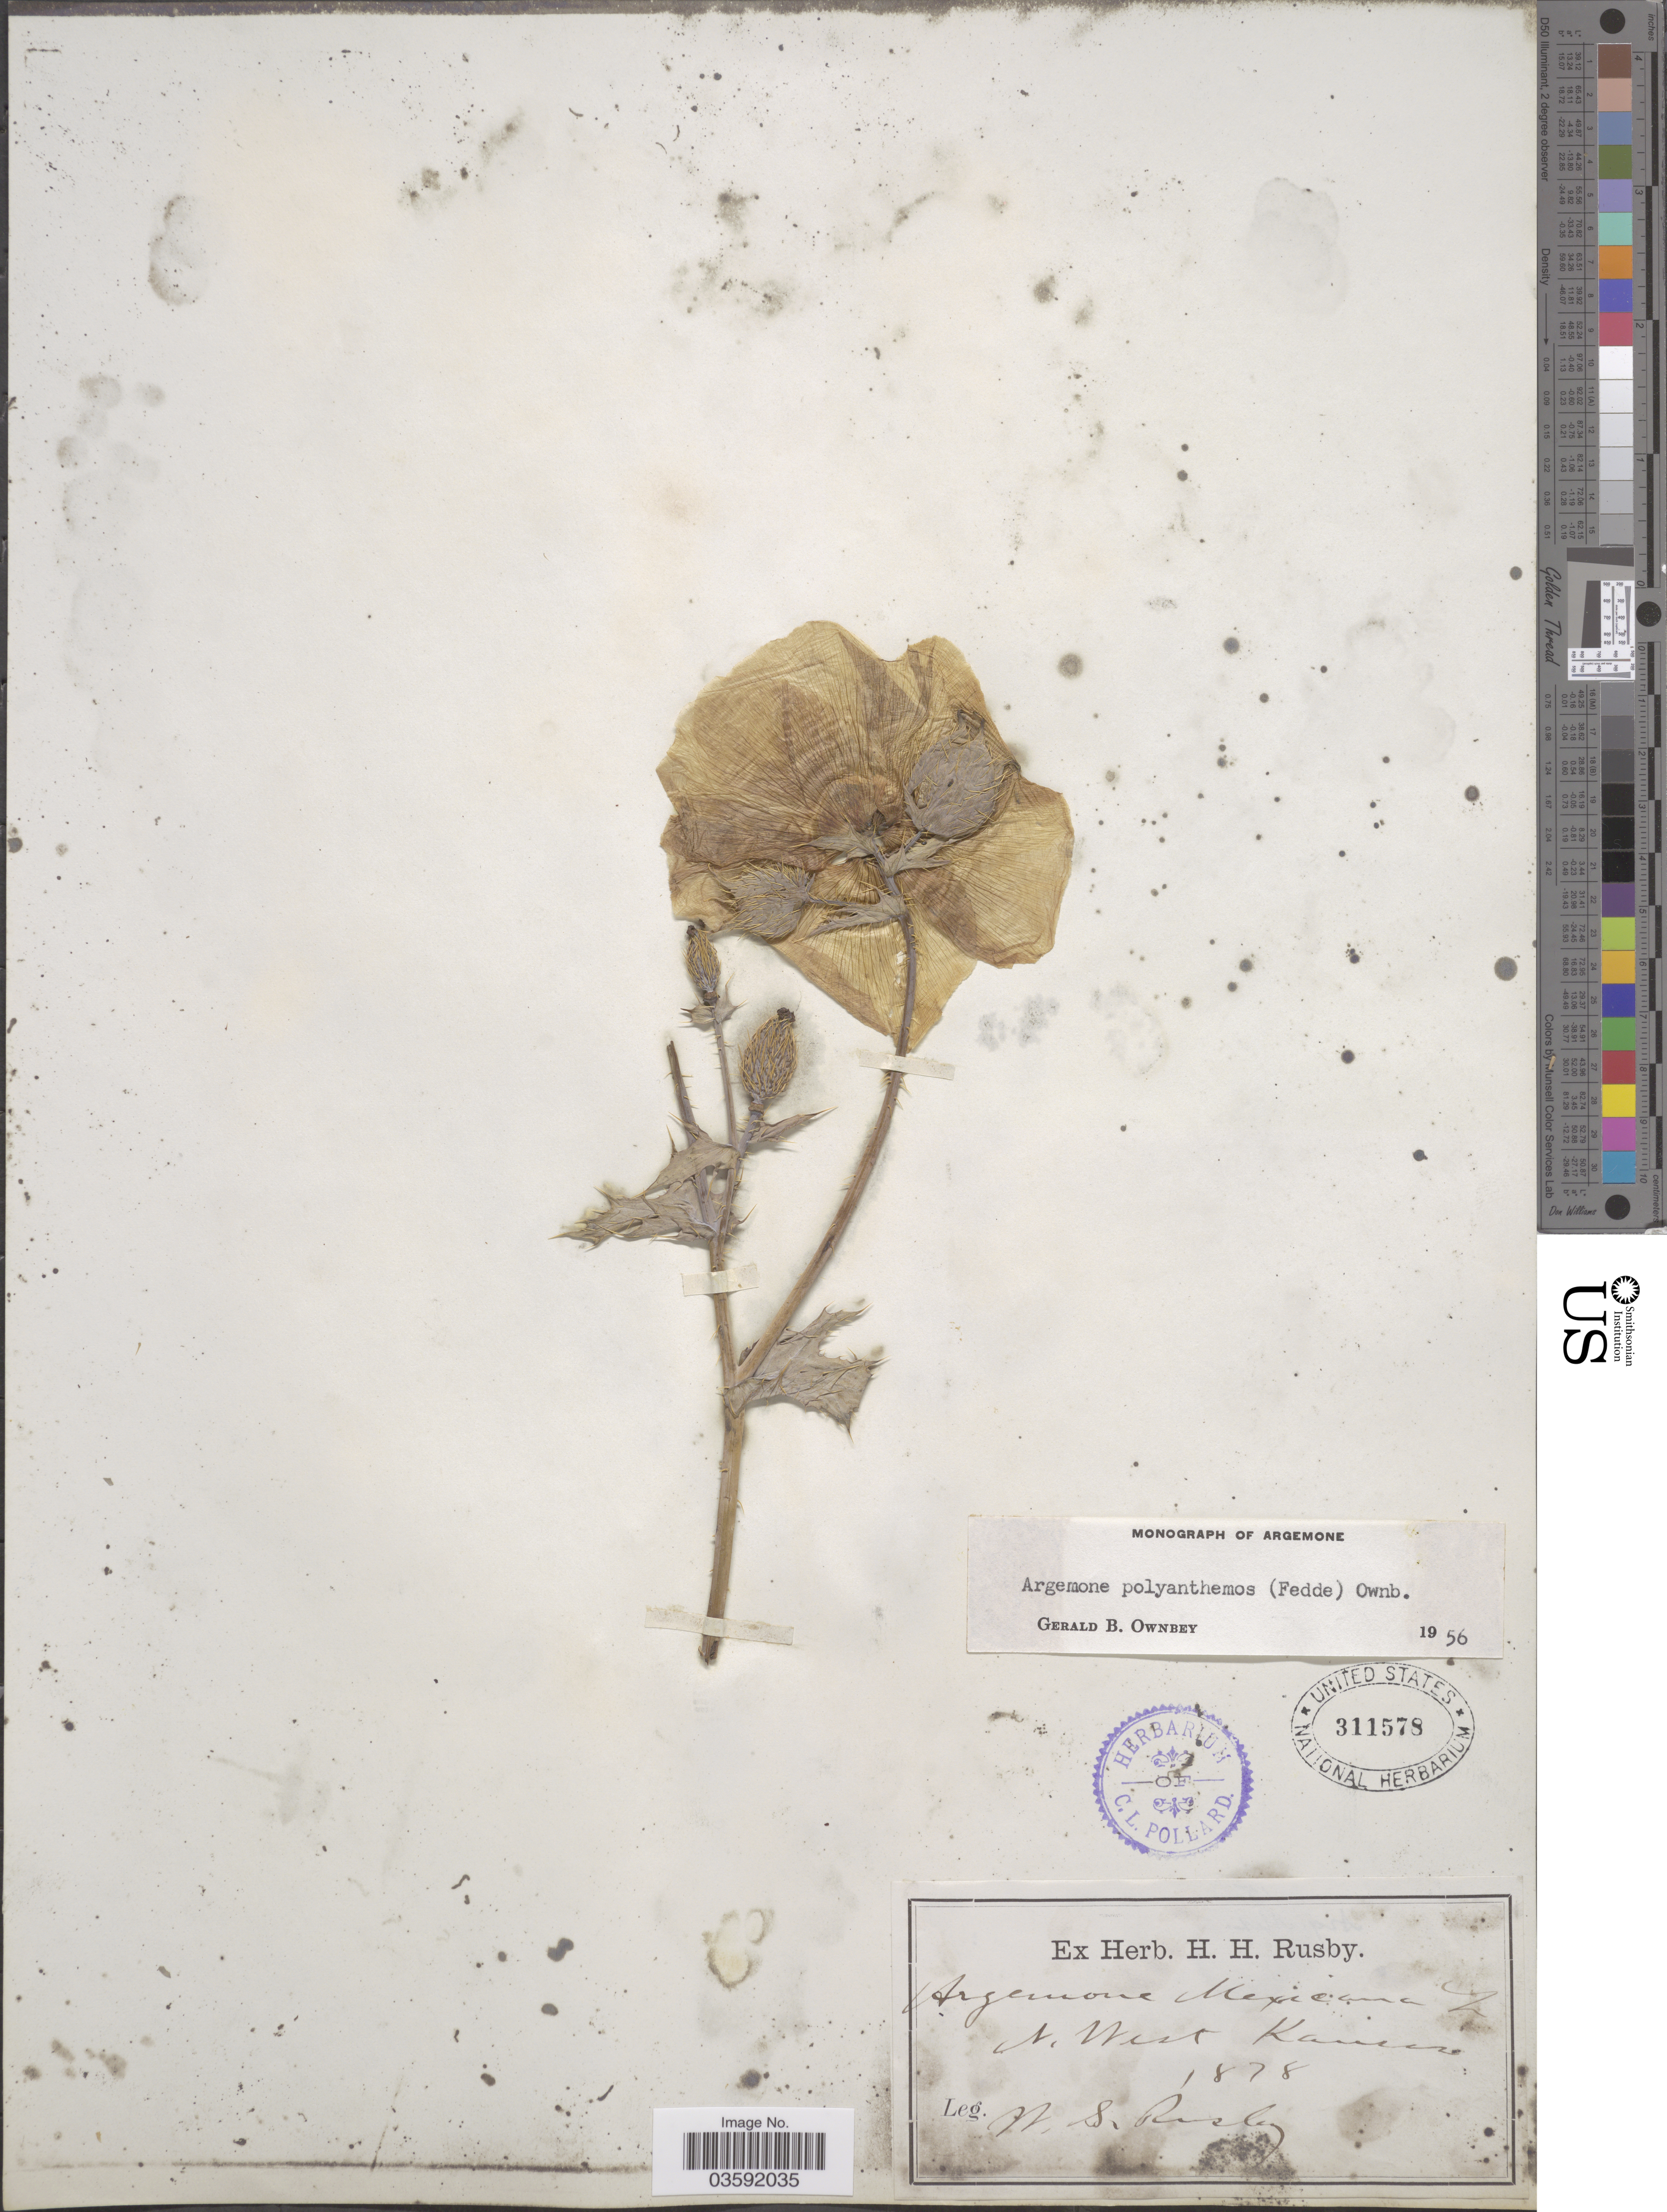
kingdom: Plantae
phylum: Tracheophyta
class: Magnoliopsida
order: Ranunculales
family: Papaveraceae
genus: Argemone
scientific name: Argemone polyanthemos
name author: (Fedde) G.B. Ownbey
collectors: W. S. Rusby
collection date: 1878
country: United States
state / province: Kansas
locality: N. West Kansas.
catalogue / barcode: US 311578